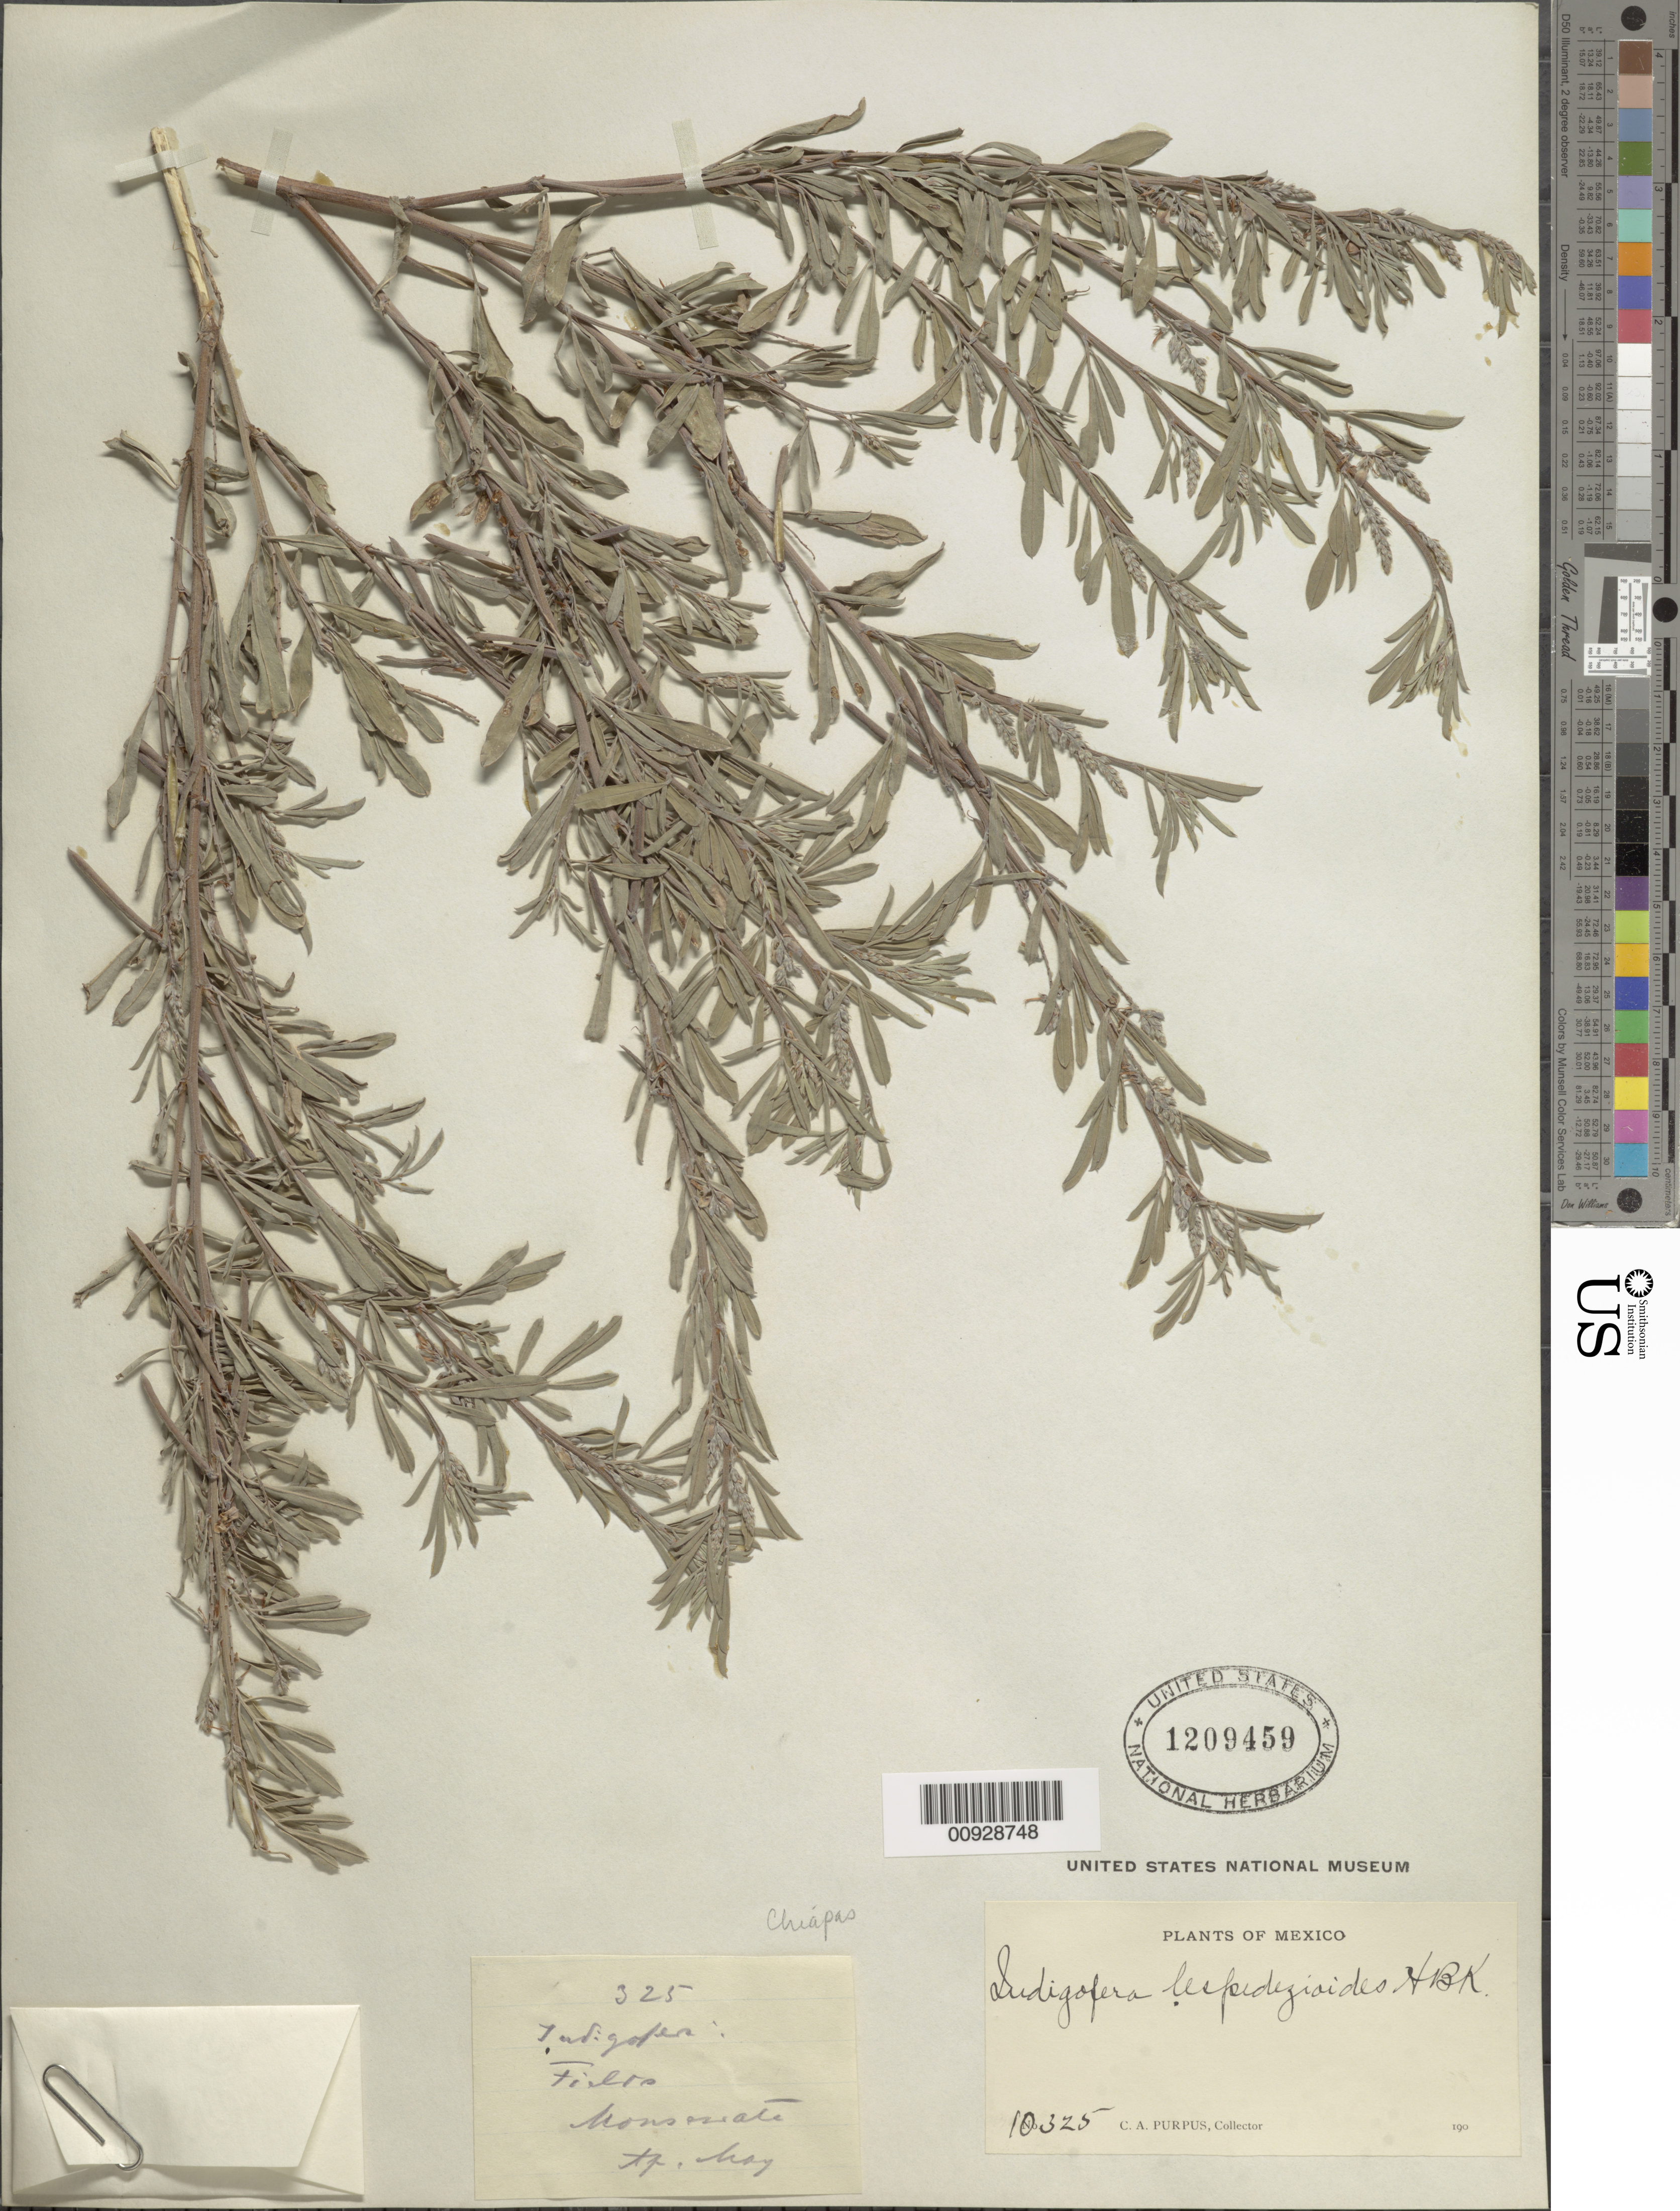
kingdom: Plantae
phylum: Tracheophyta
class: Magnoliopsida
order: Fabales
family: Fabaceae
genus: Indigofera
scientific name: Indigofera lespedezioides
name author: Kunth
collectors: C. A. Purpus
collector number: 10325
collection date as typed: Apr 190- to -- May 190-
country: Mexico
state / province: Chiapas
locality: Monserrate.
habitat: Fields.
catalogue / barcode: US 1209459